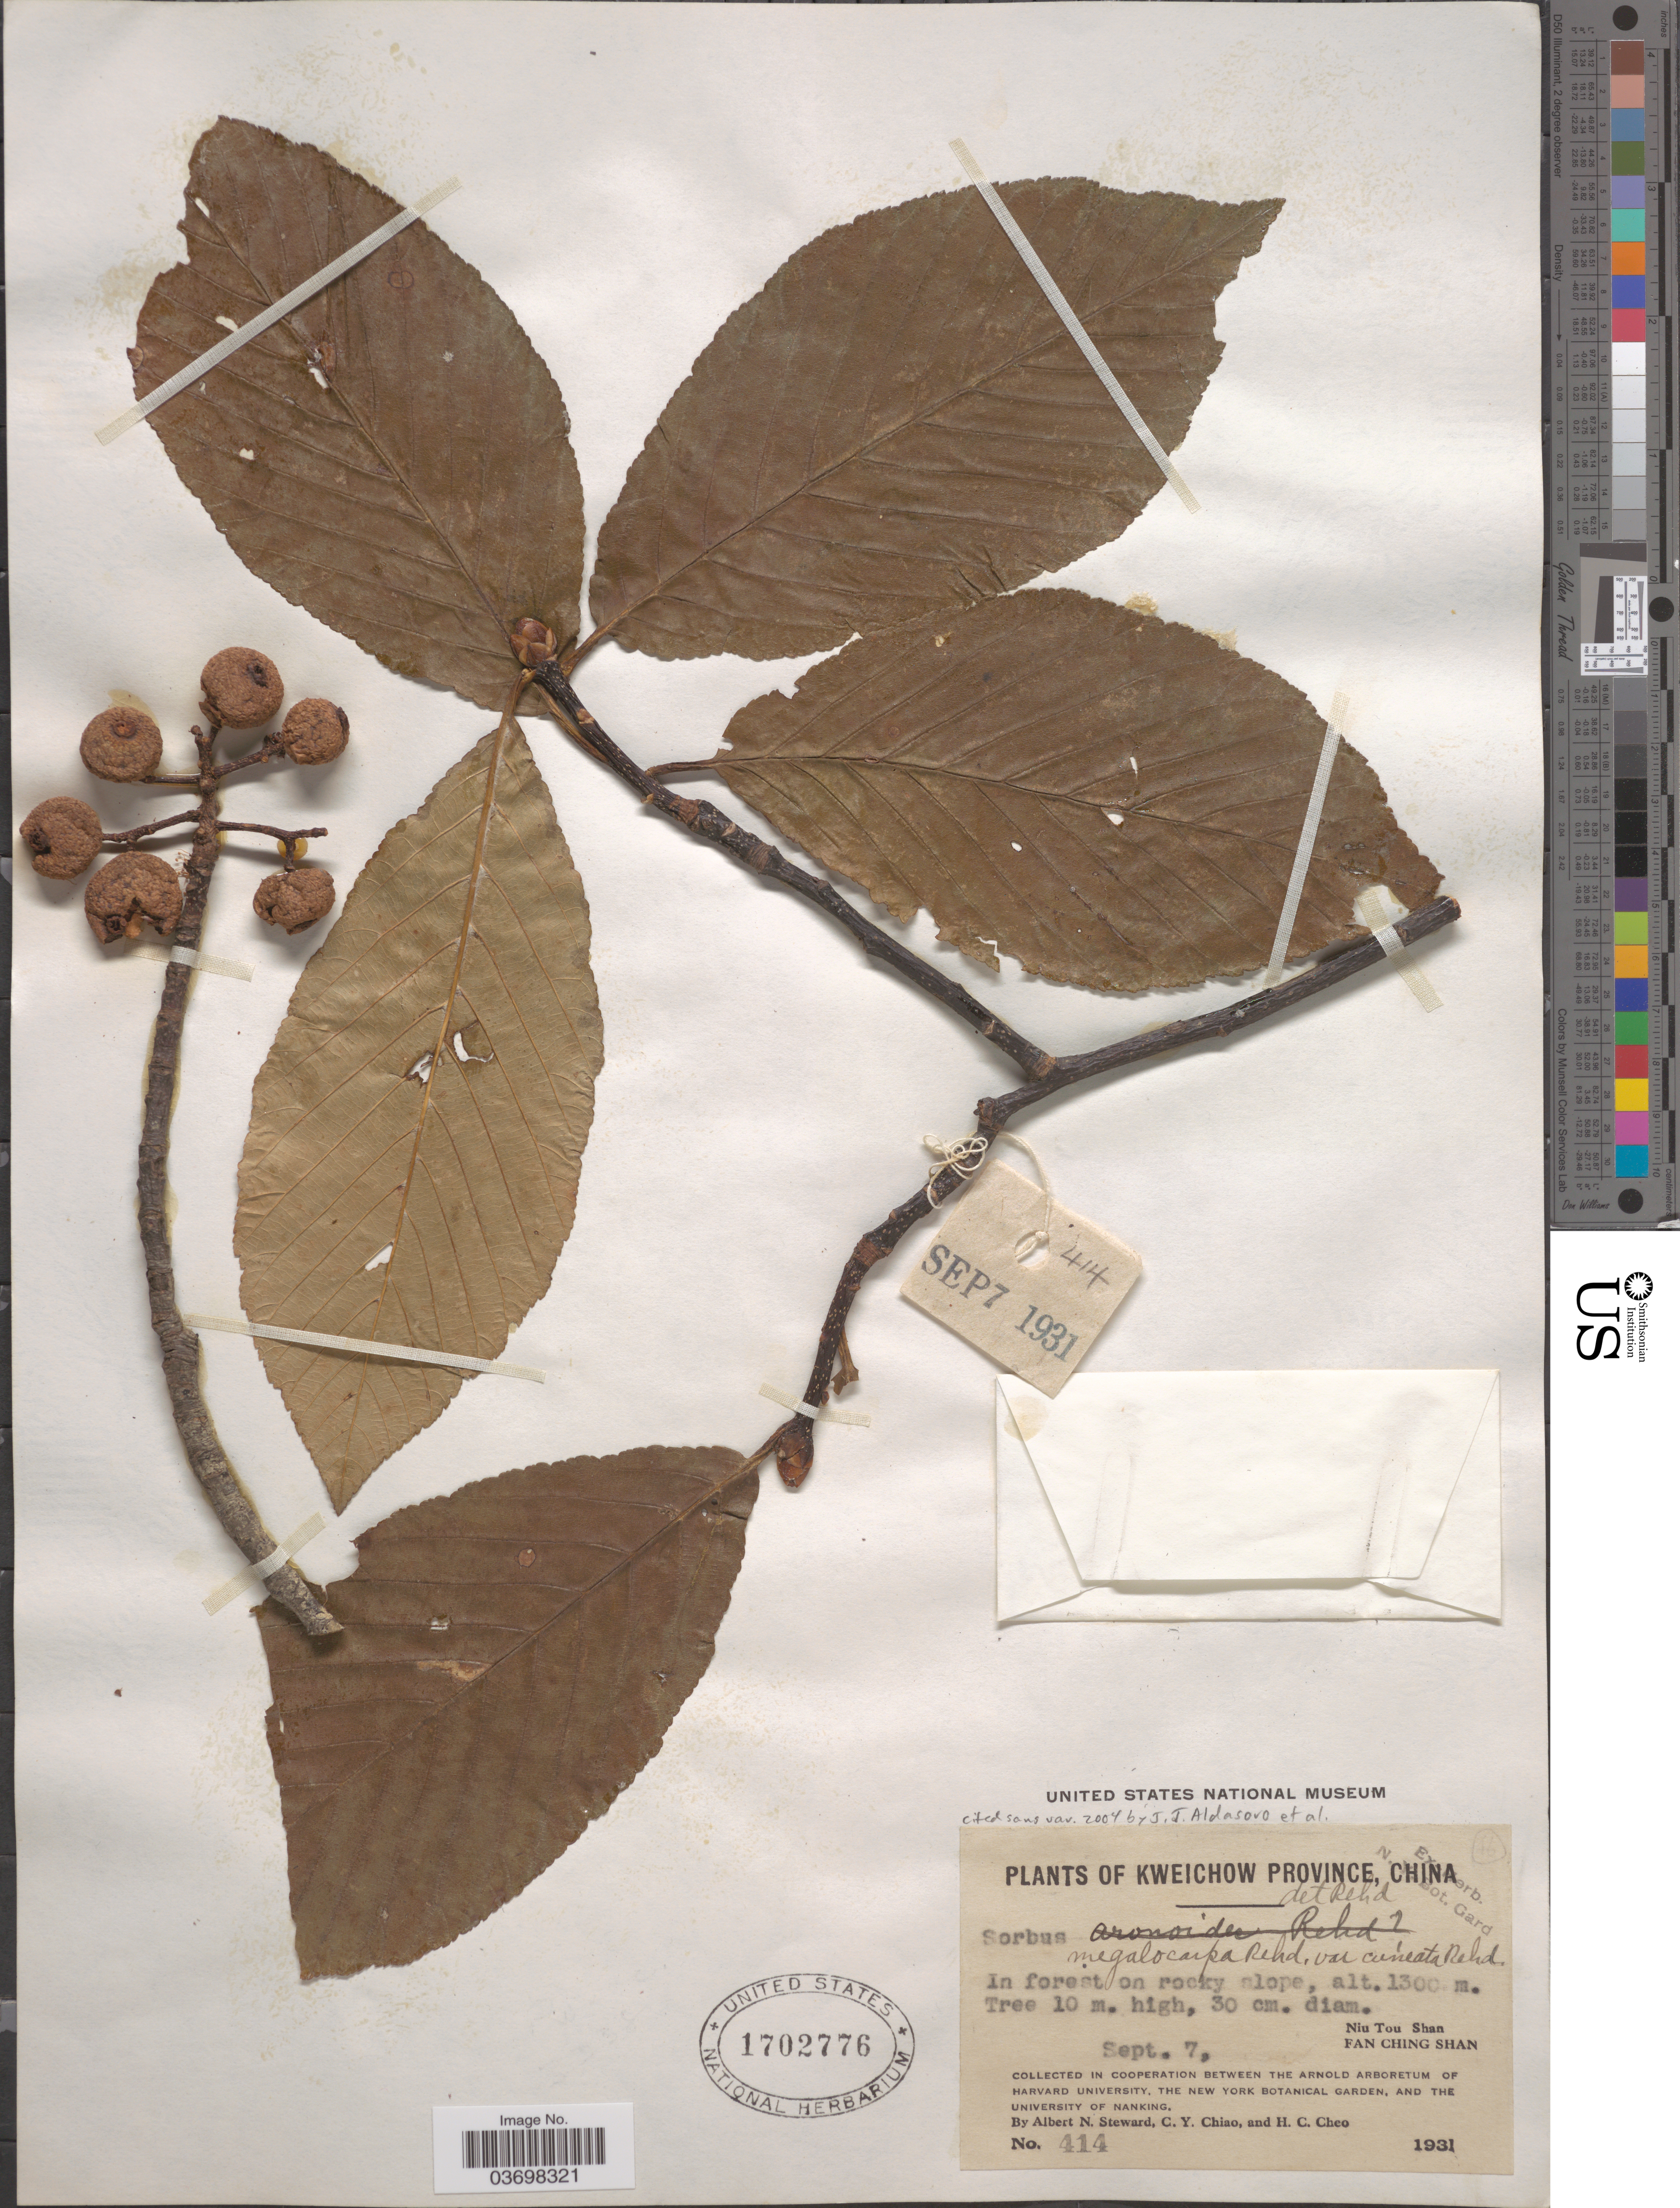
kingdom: Plantae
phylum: Tracheophyta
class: Magnoliopsida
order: Rosales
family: Rosaceae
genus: Sorbus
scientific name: Sorbus megalocarpa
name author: Rehder in Sarg.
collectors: A. N. Steward, C. Y. Chiao & H. Cheo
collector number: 414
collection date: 1931-09-07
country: China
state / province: Guizhou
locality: Kweichow Province. Niu Tou Shan. Fan Ching Shan.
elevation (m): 1300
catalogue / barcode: US 1702776